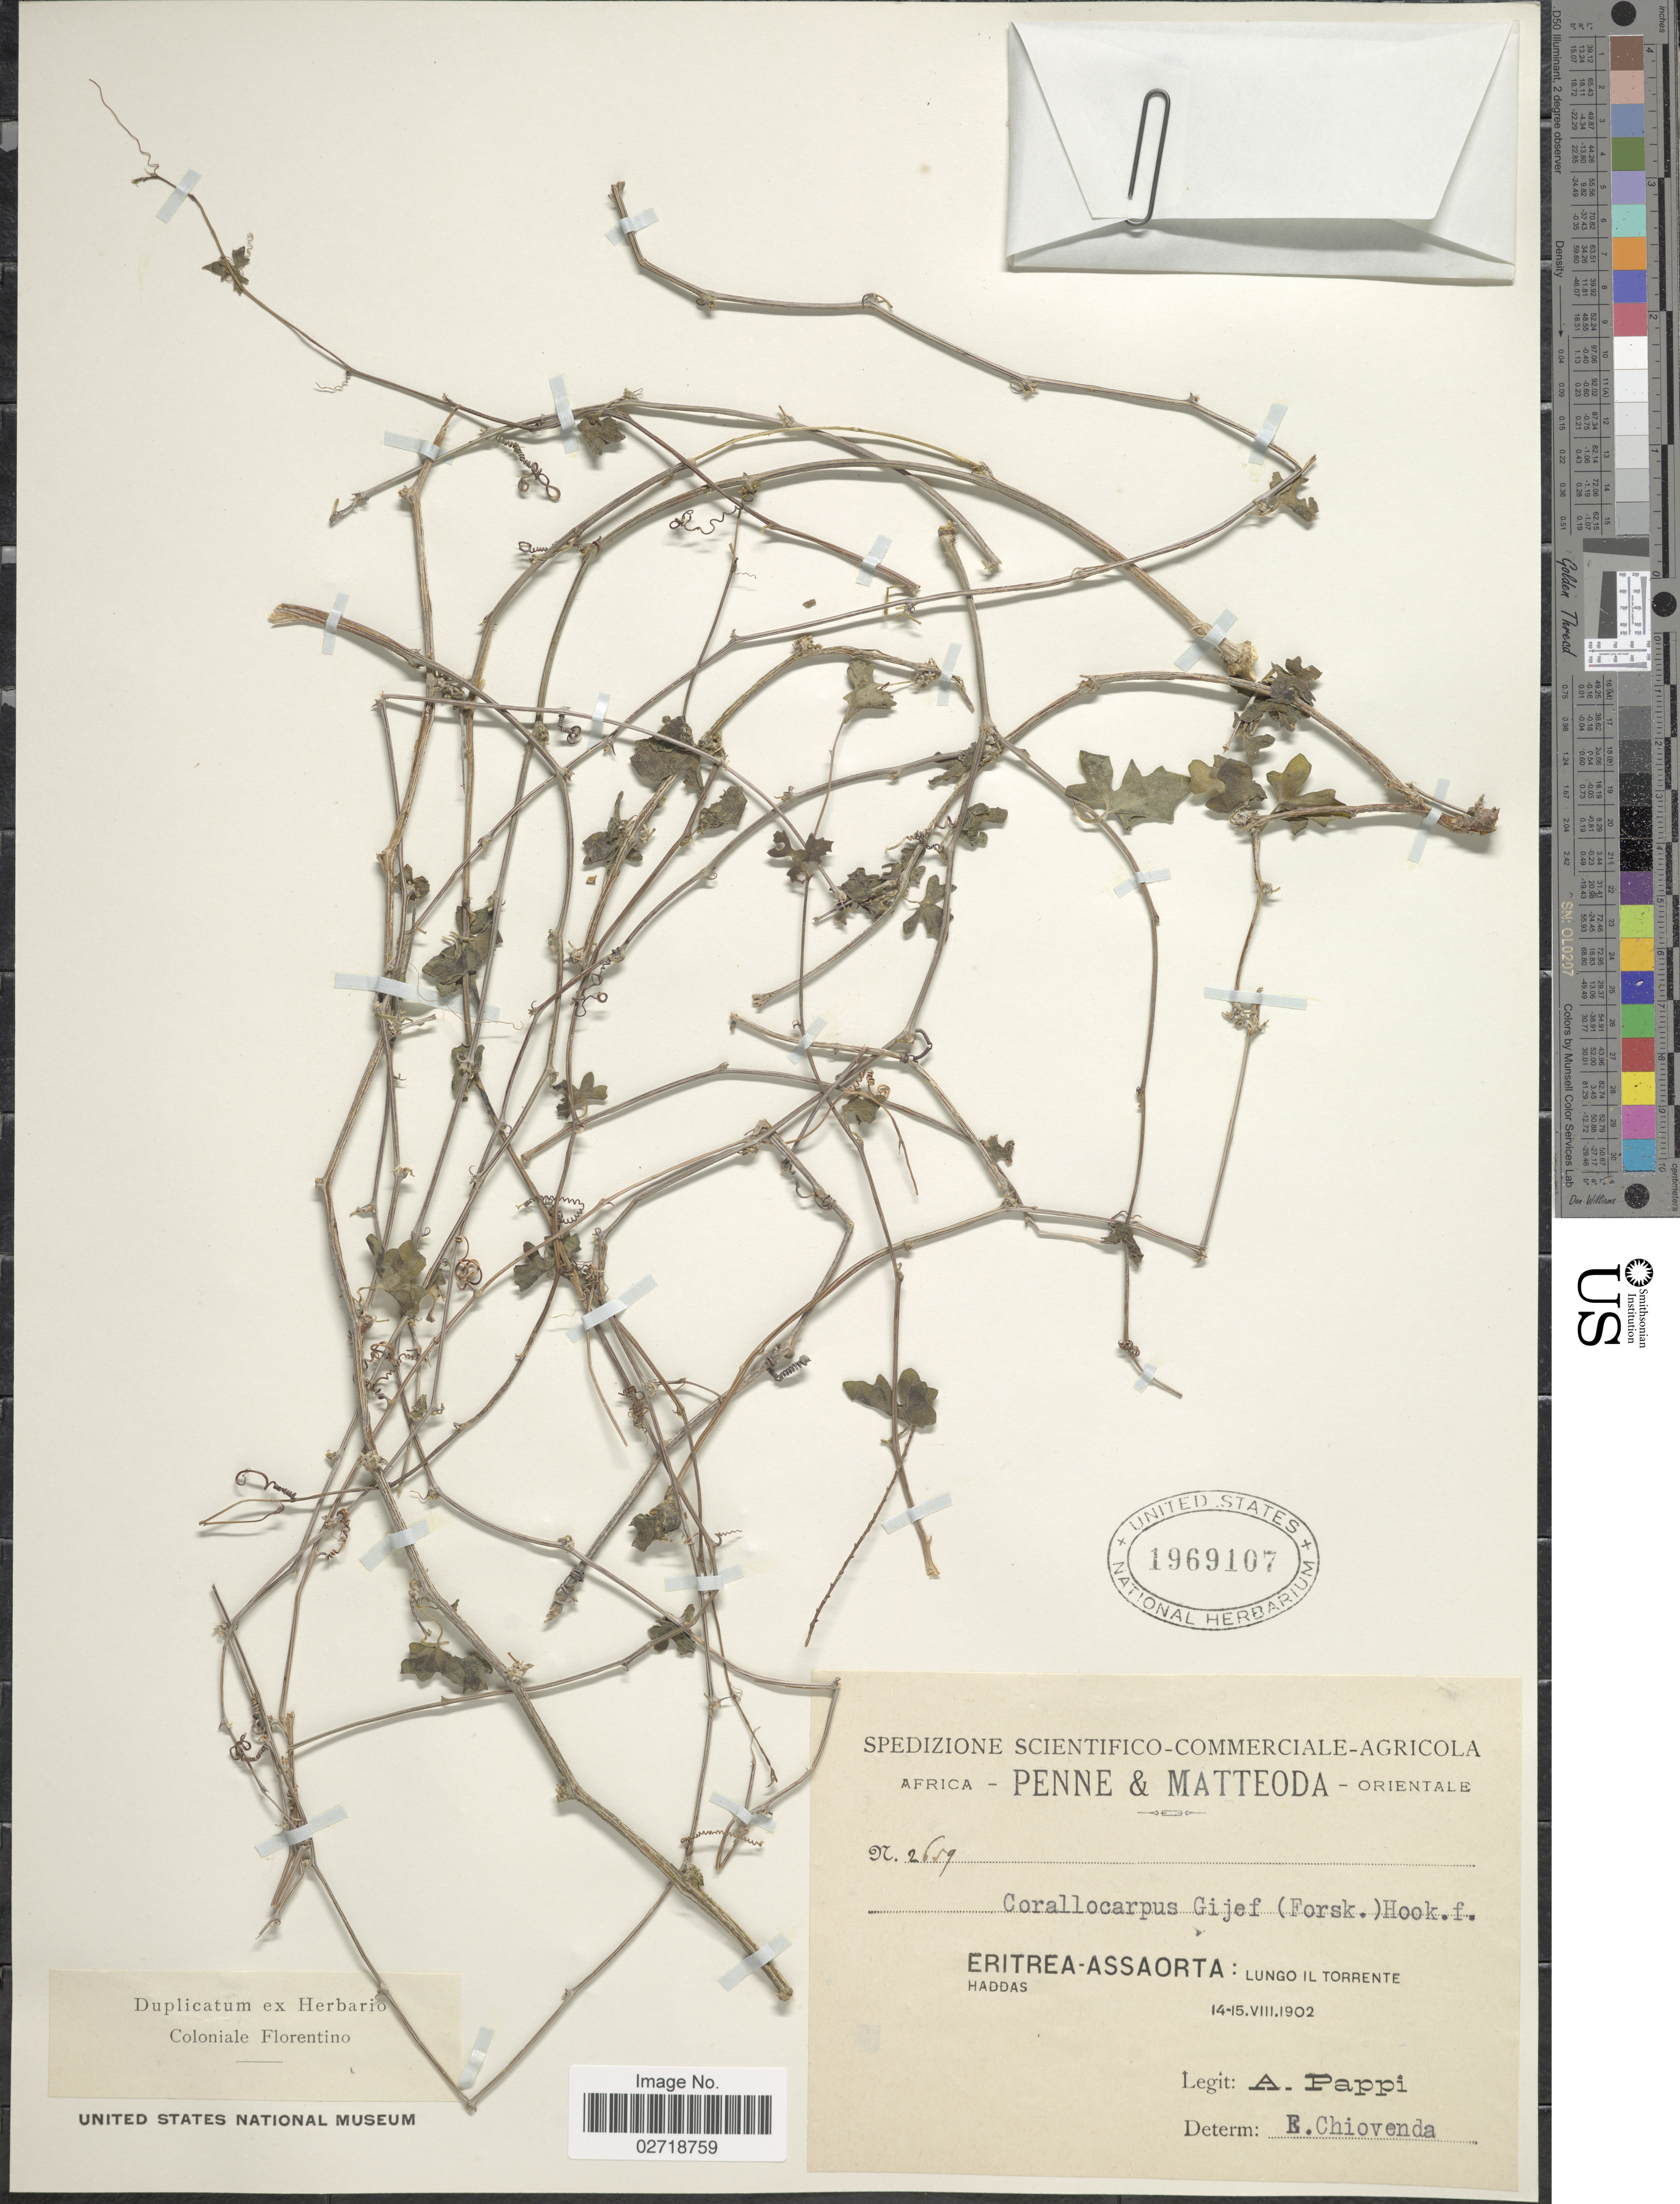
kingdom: Plantae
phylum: Tracheophyta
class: Magnoliopsida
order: Cucurbitales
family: Cucurbitaceae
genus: Corallocarpus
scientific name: Corallocarpus gijef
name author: (J.F. Gmel.) Hook. f.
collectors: A. Pappi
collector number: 2659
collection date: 1902-08-14/1902-08-15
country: Eritrea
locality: Assaorta: Lungo Il Torrente. Haddas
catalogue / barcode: US 1969107